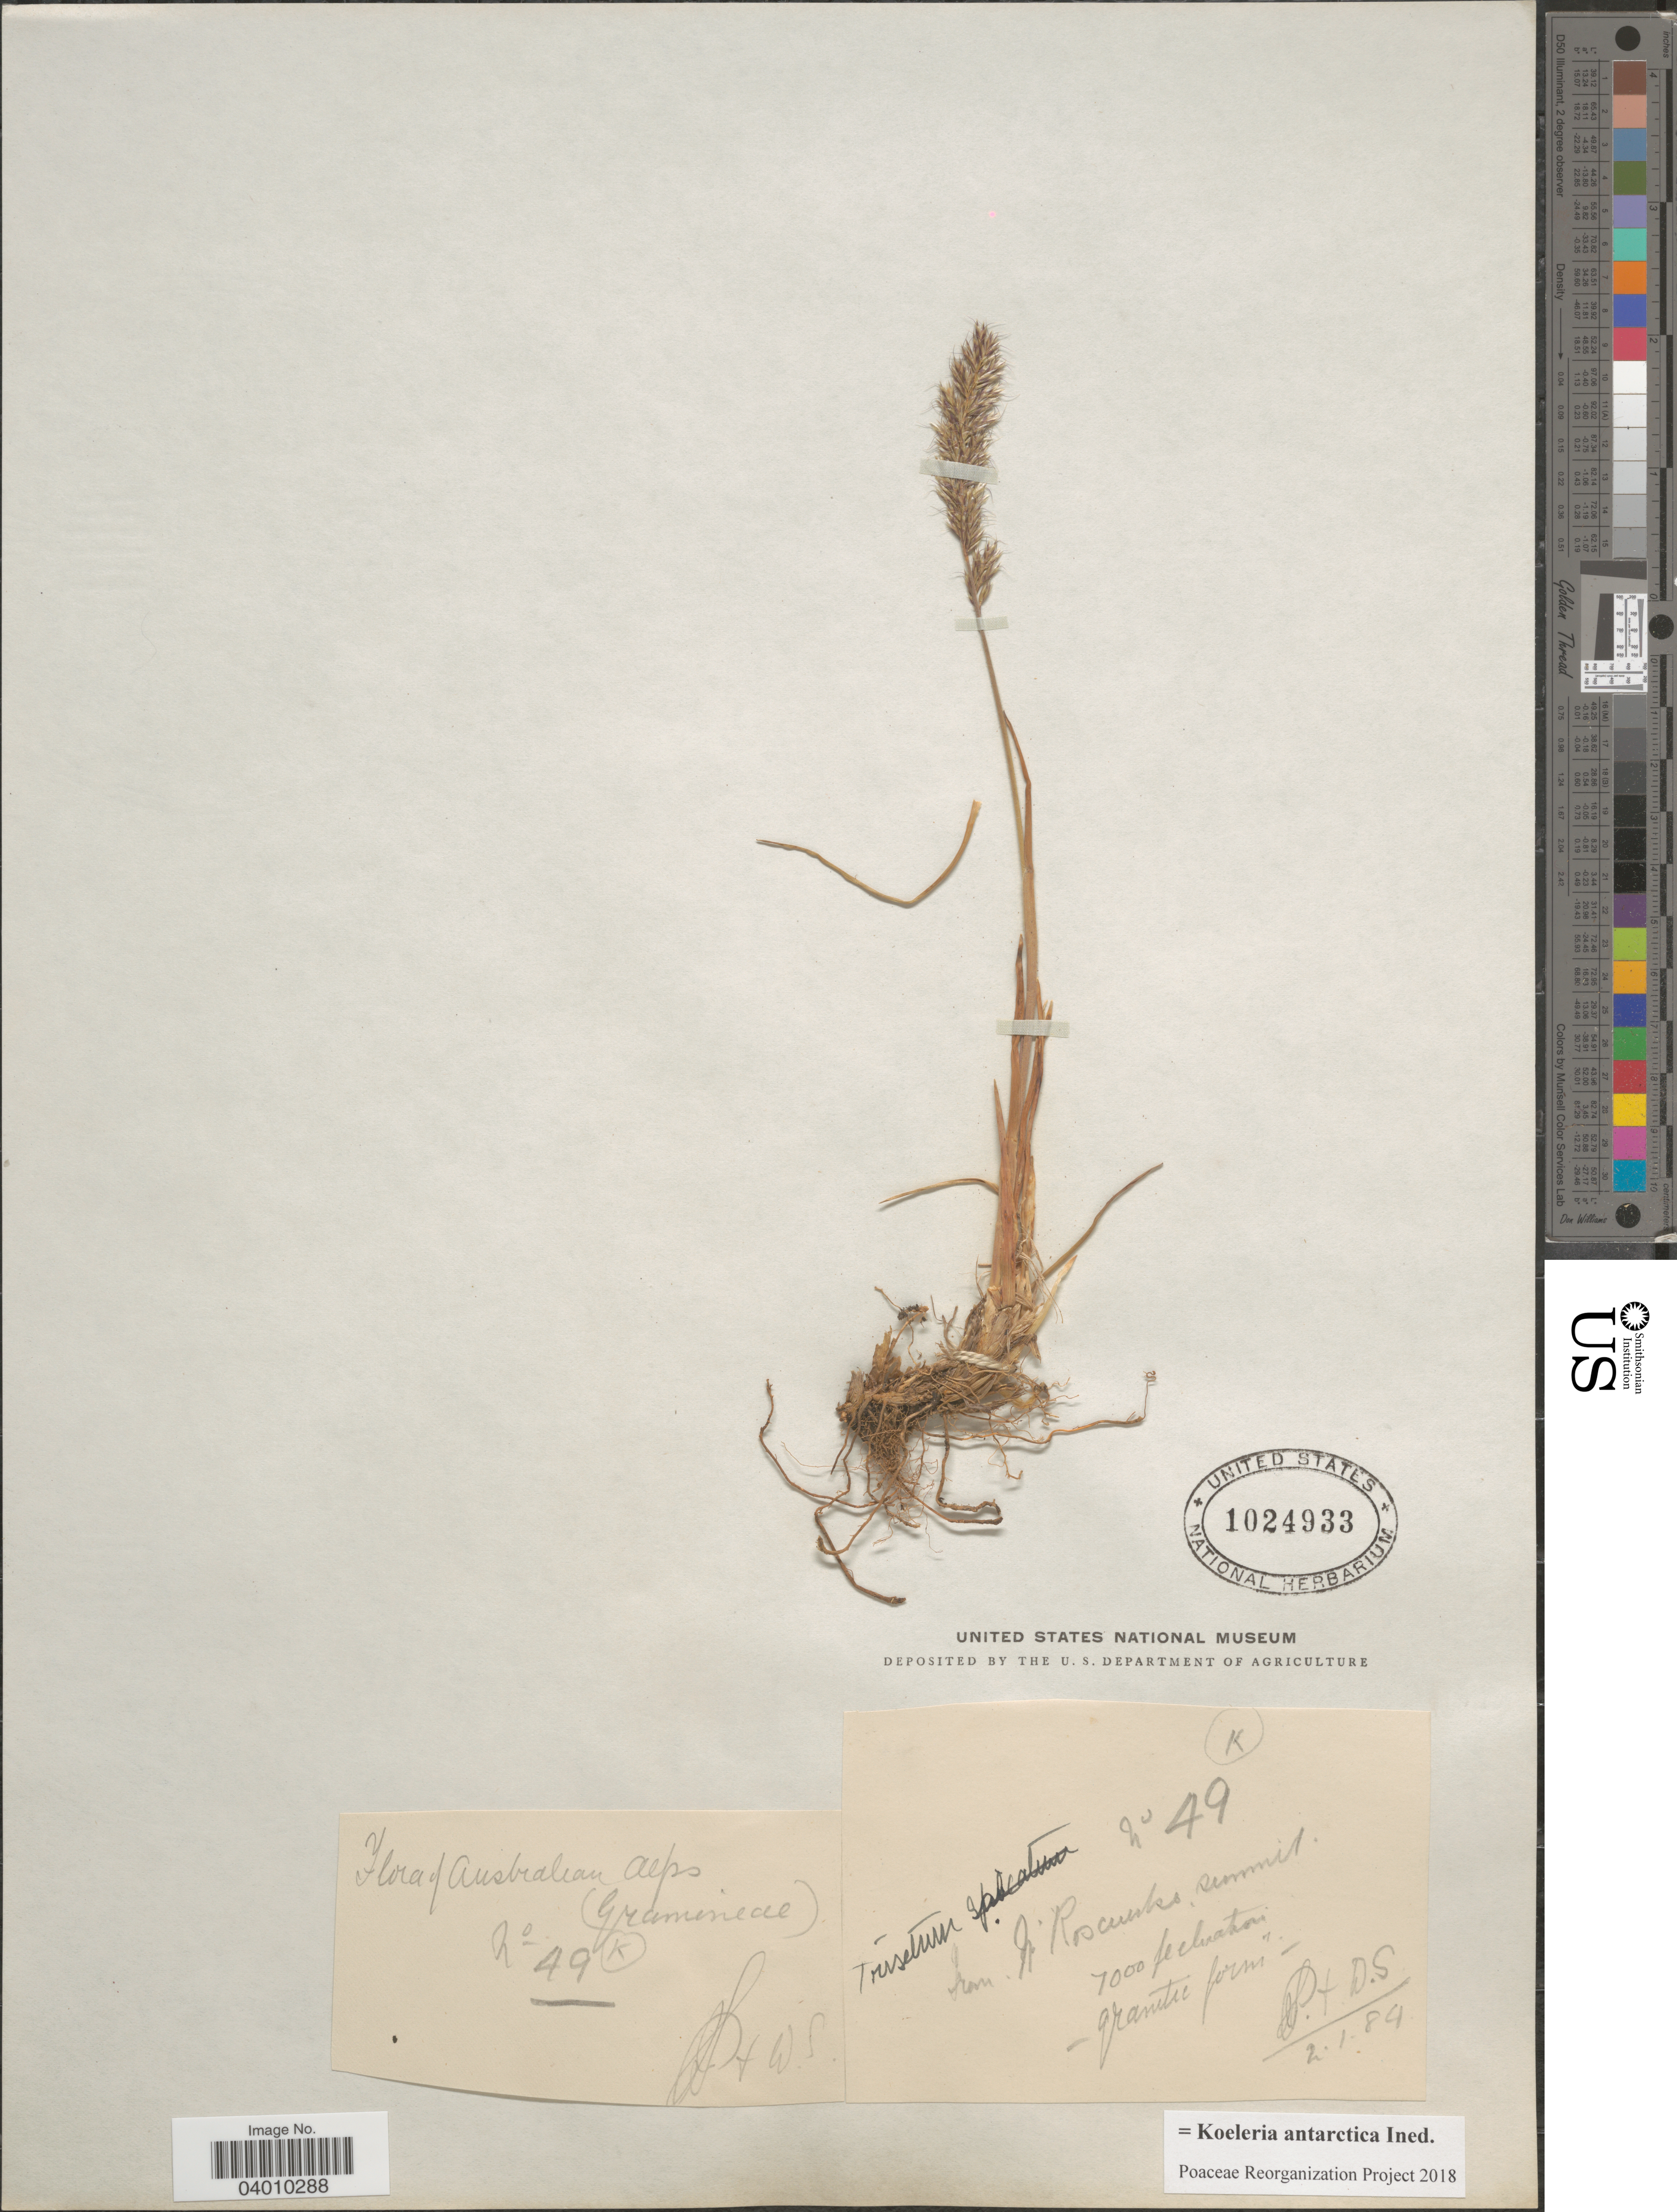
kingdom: Plantae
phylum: Tracheophyta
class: Liliopsida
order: Poales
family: Poaceae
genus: Koeleria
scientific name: Koeleria antarctica ined.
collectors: P. S. & D. S.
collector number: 49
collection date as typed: Transcribed d/m/y: 2/1/84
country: Australia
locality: Australian Alps. From N. Kosciuszko summit.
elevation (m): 2134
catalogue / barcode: US 1024933